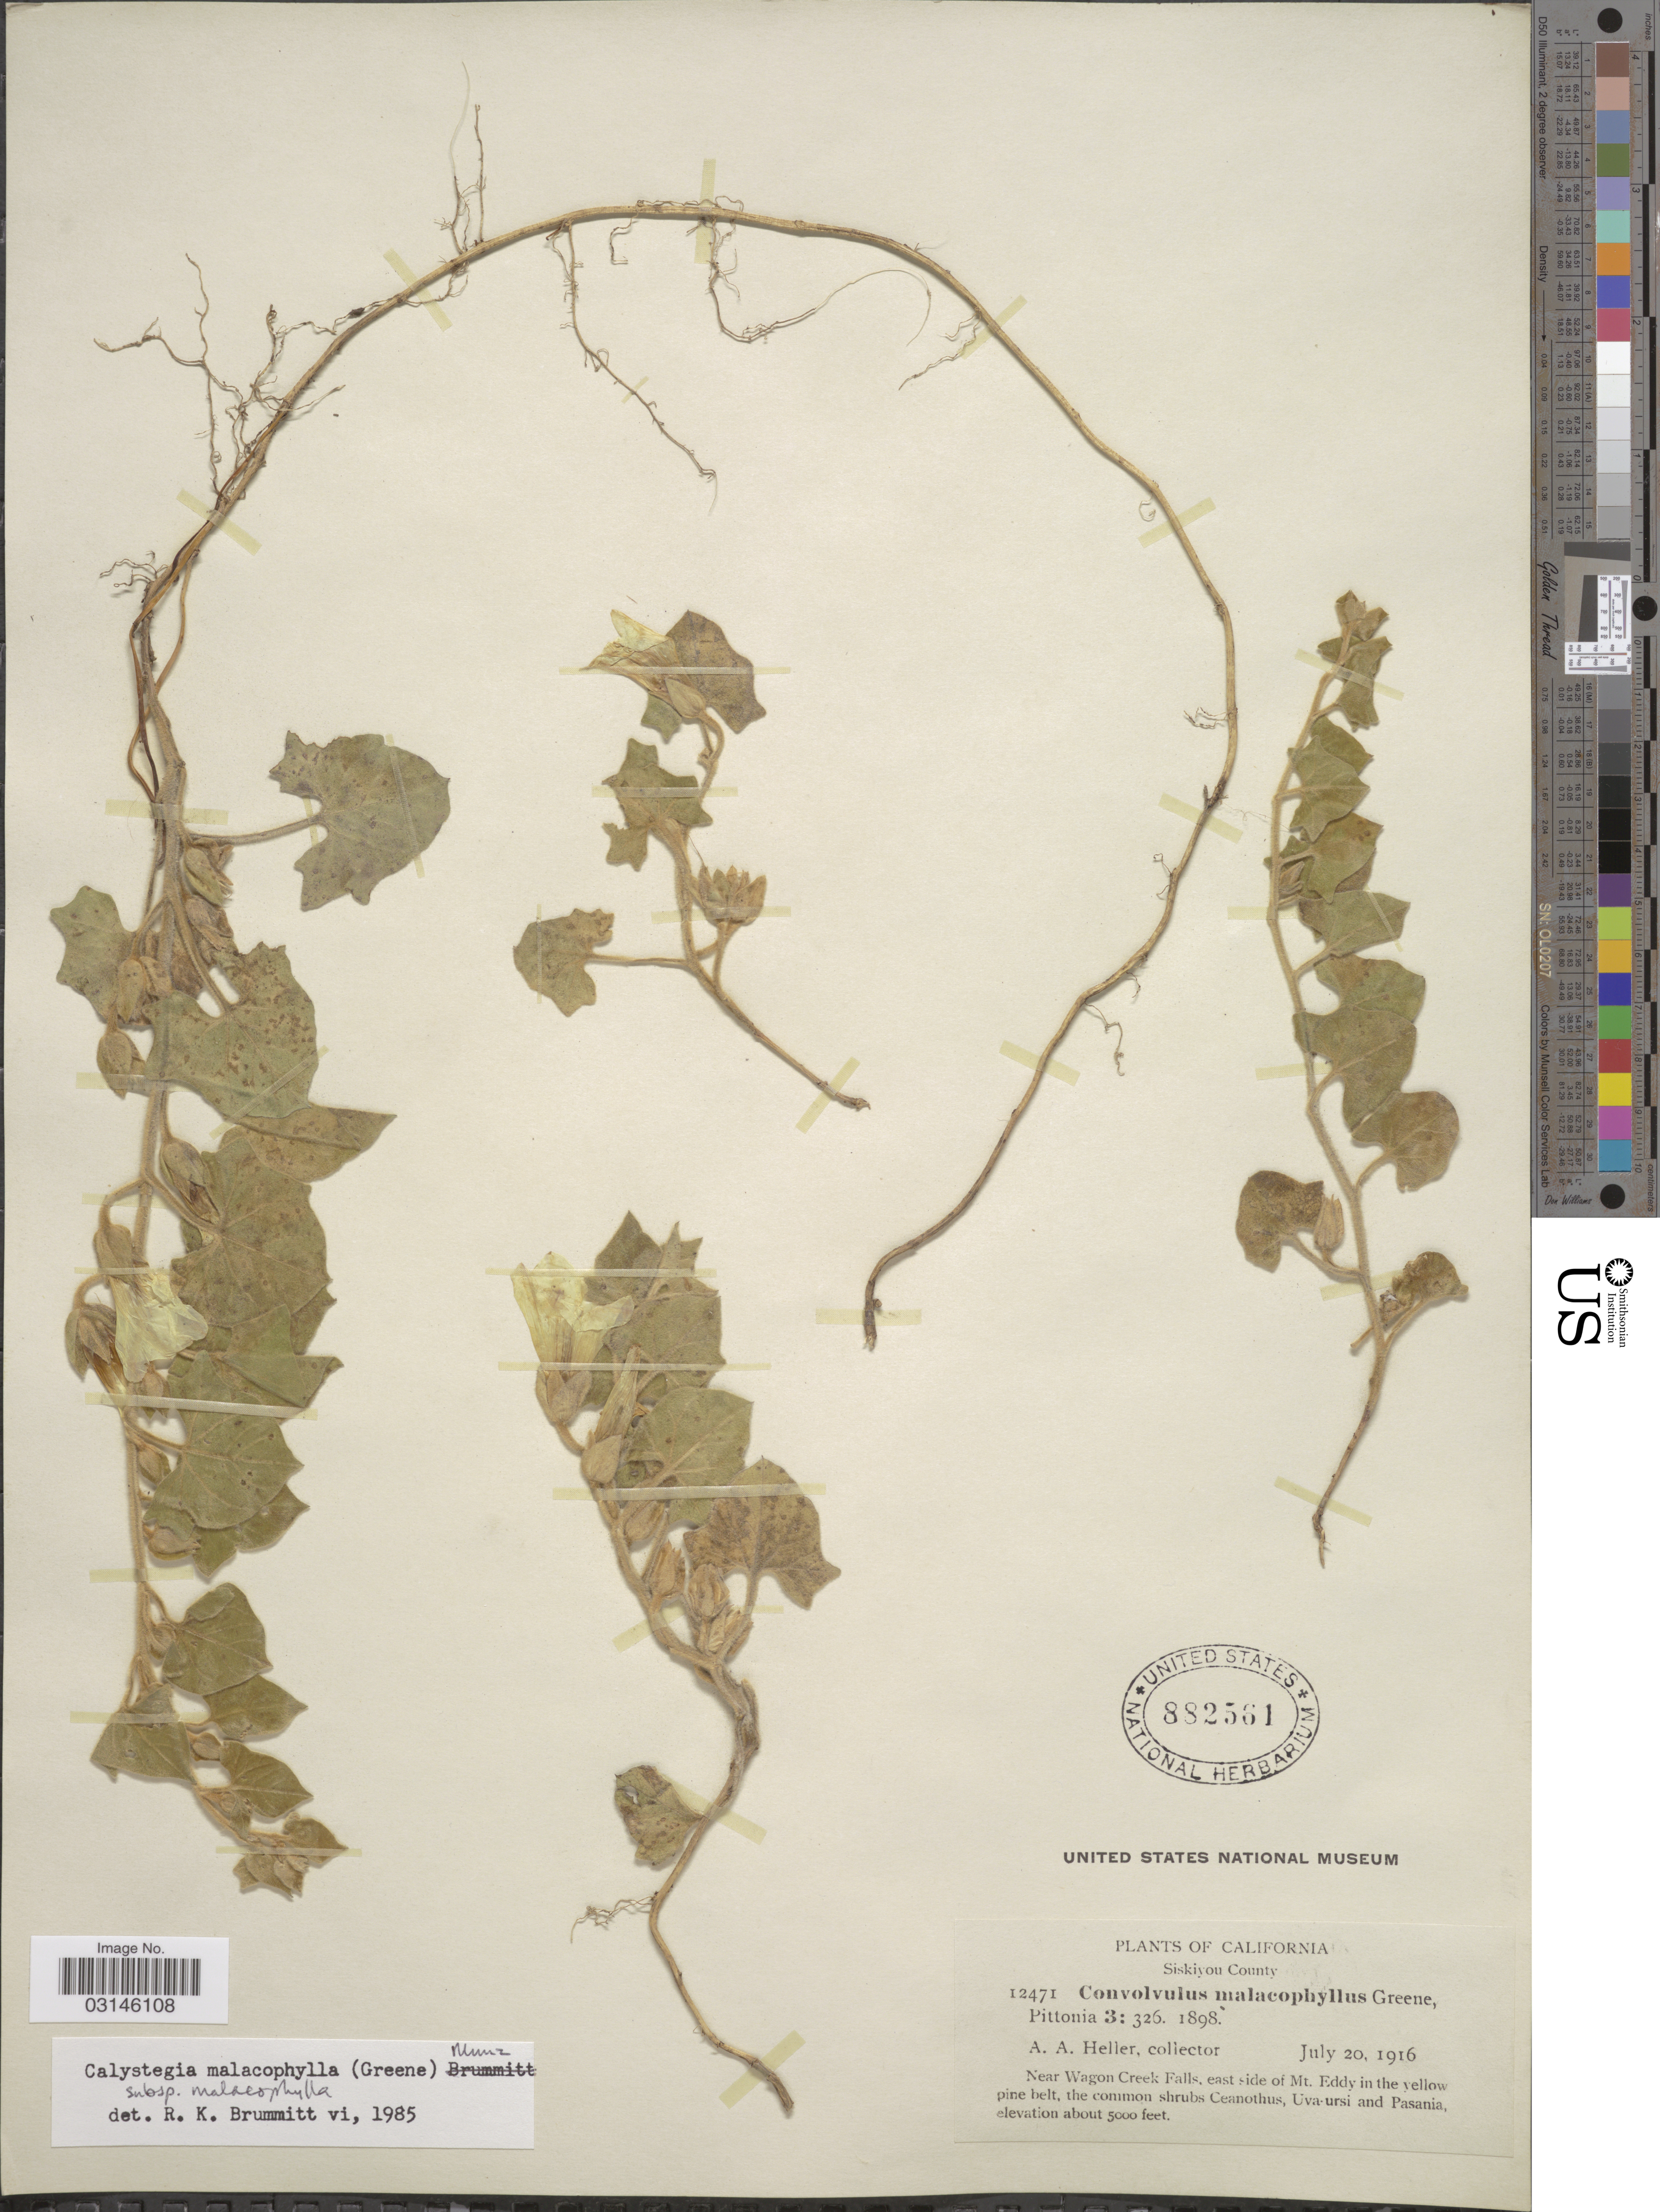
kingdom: Plantae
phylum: Tracheophyta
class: Magnoliopsida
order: Solanales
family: Convolvulaceae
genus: Calystegia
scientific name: Calystegia malacophylla subsp. malacophylla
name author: (Greene) Munz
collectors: A. A. Heller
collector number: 12471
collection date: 1916-07-20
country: United States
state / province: California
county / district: Siskiyou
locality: Siskiyou County. Near Wagon Creek Falls, east side of Mt. Eddy in the yellow pine belt.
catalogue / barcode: US 882561